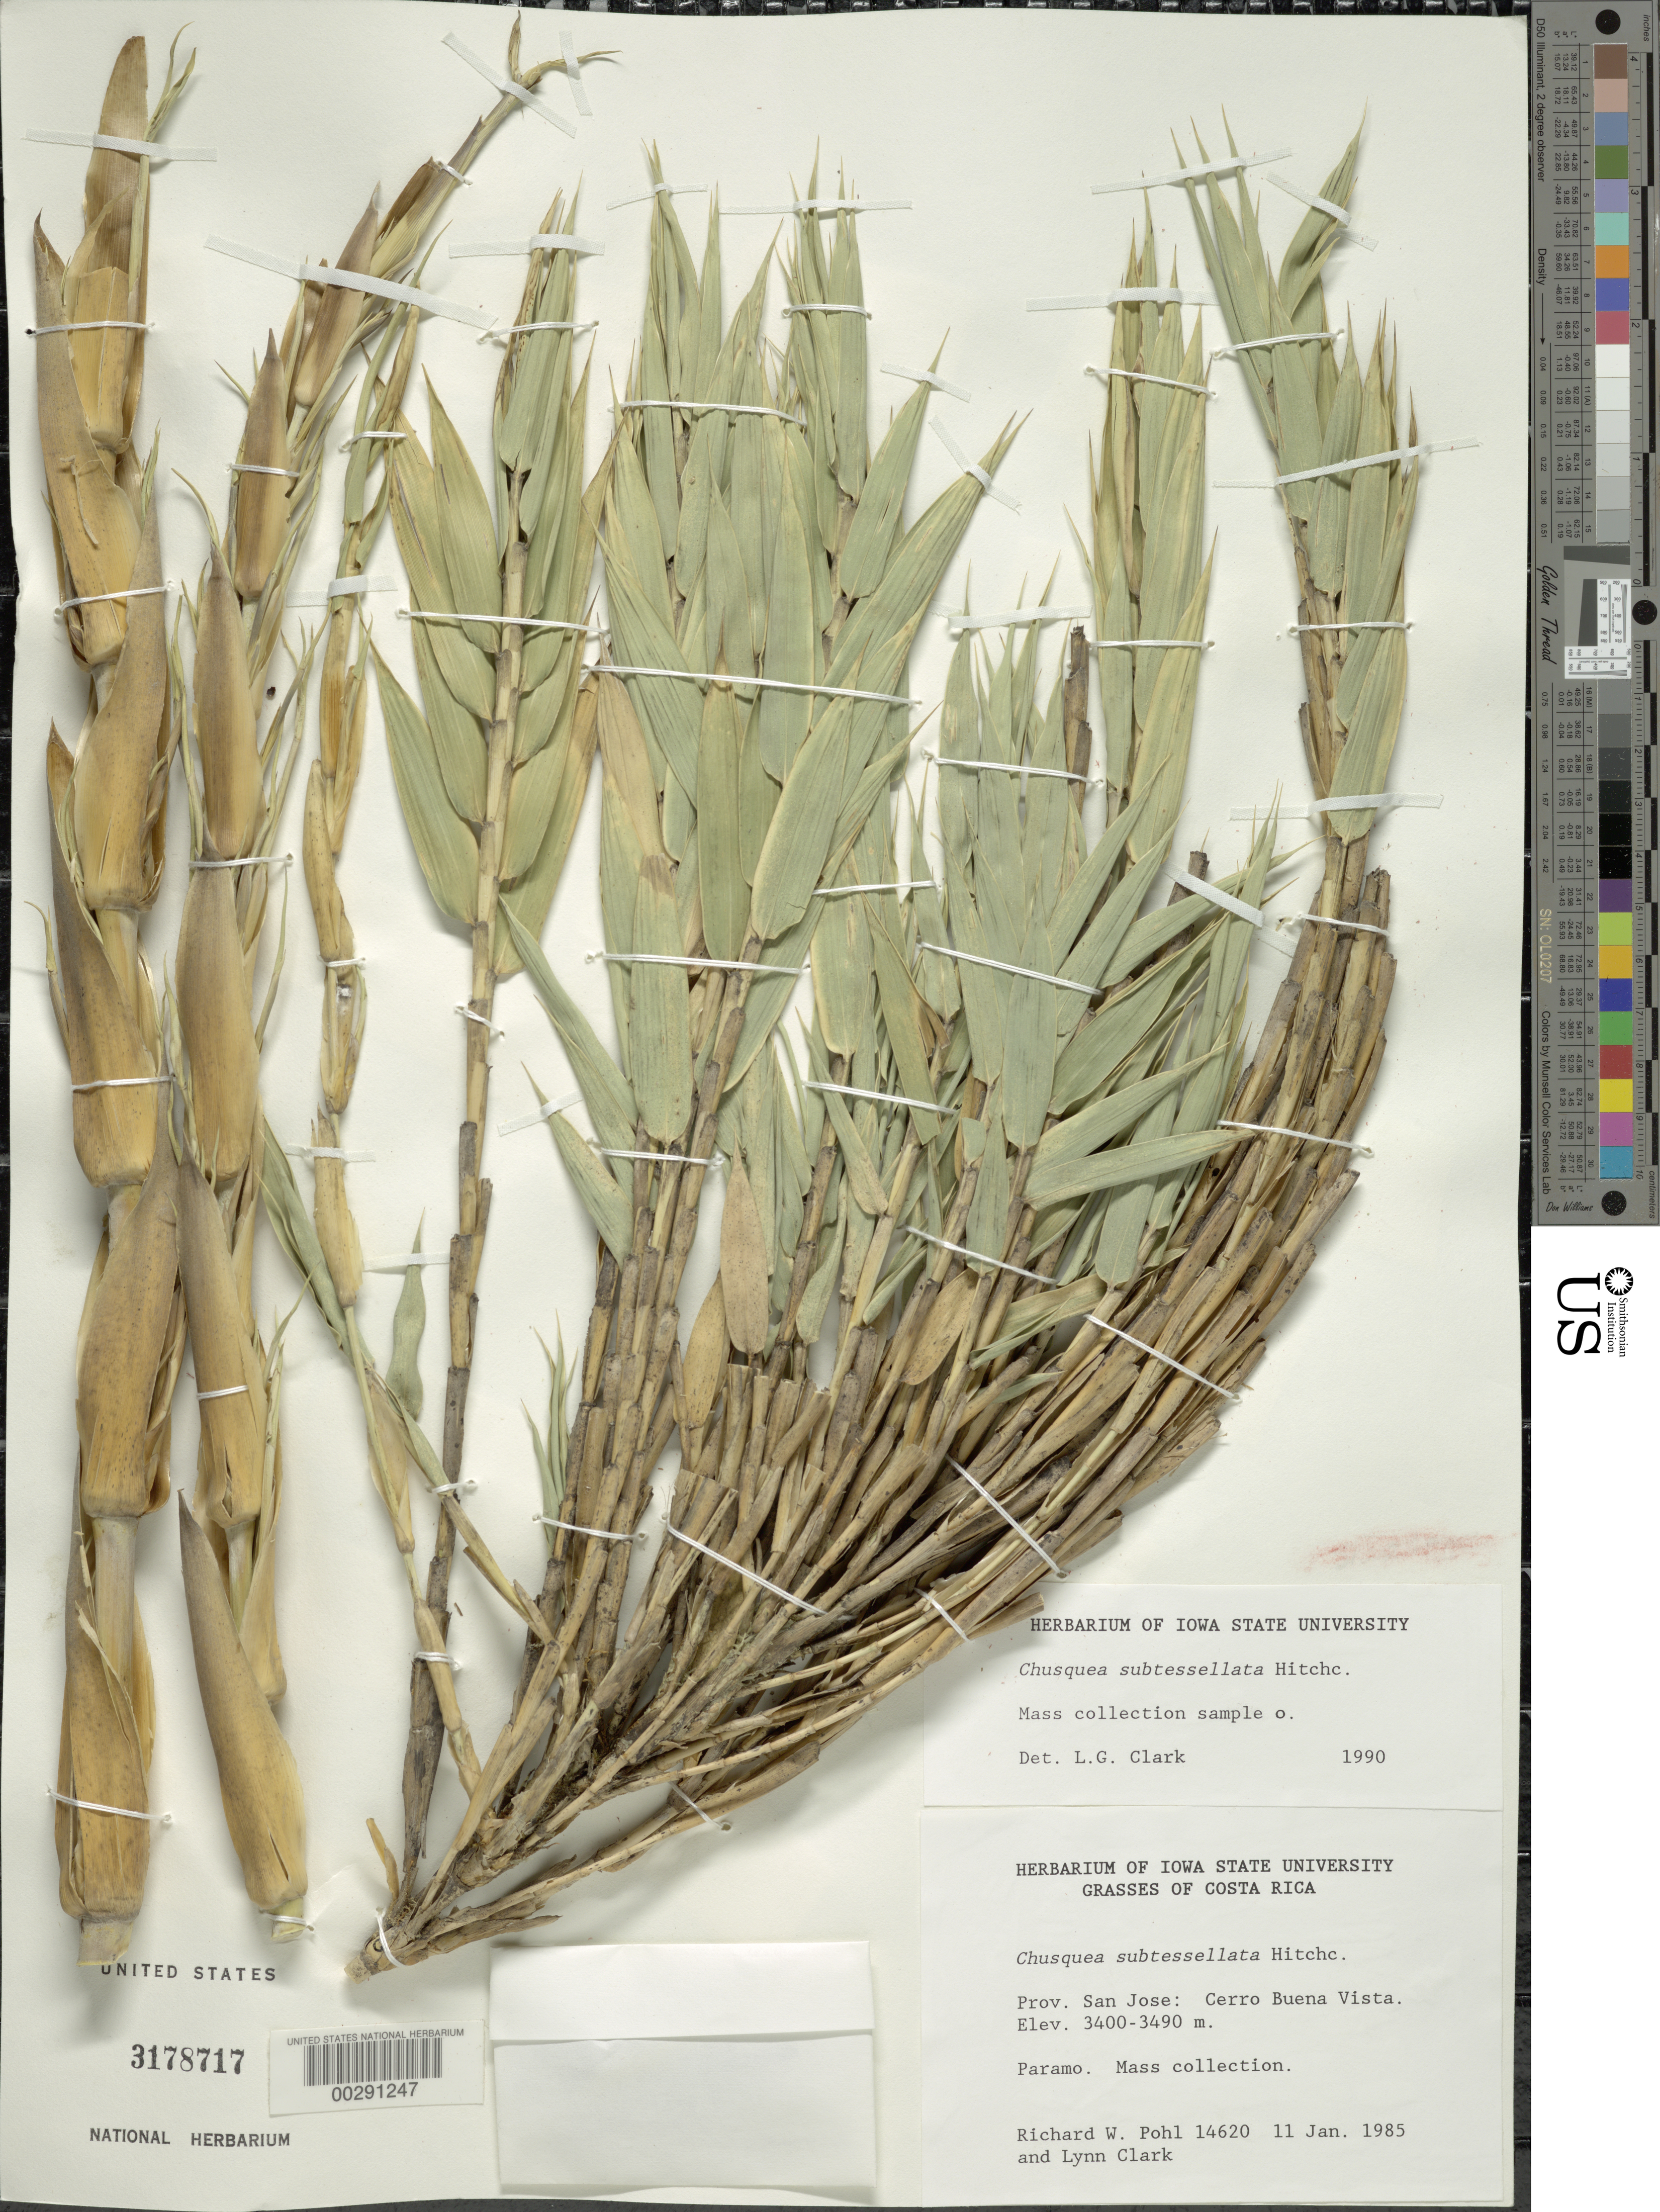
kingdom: Plantae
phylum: Tracheophyta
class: Liliopsida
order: Poales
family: Poaceae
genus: Chusquea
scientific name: Chusquea subtessellata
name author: Hitchc.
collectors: R. W. Pohl & L. G. Clark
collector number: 14620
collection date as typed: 11 Jan 1985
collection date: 1985-01-11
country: Costa Rica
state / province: San José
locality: Cerro buena vista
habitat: Paramo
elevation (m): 3400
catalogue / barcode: US 3178717